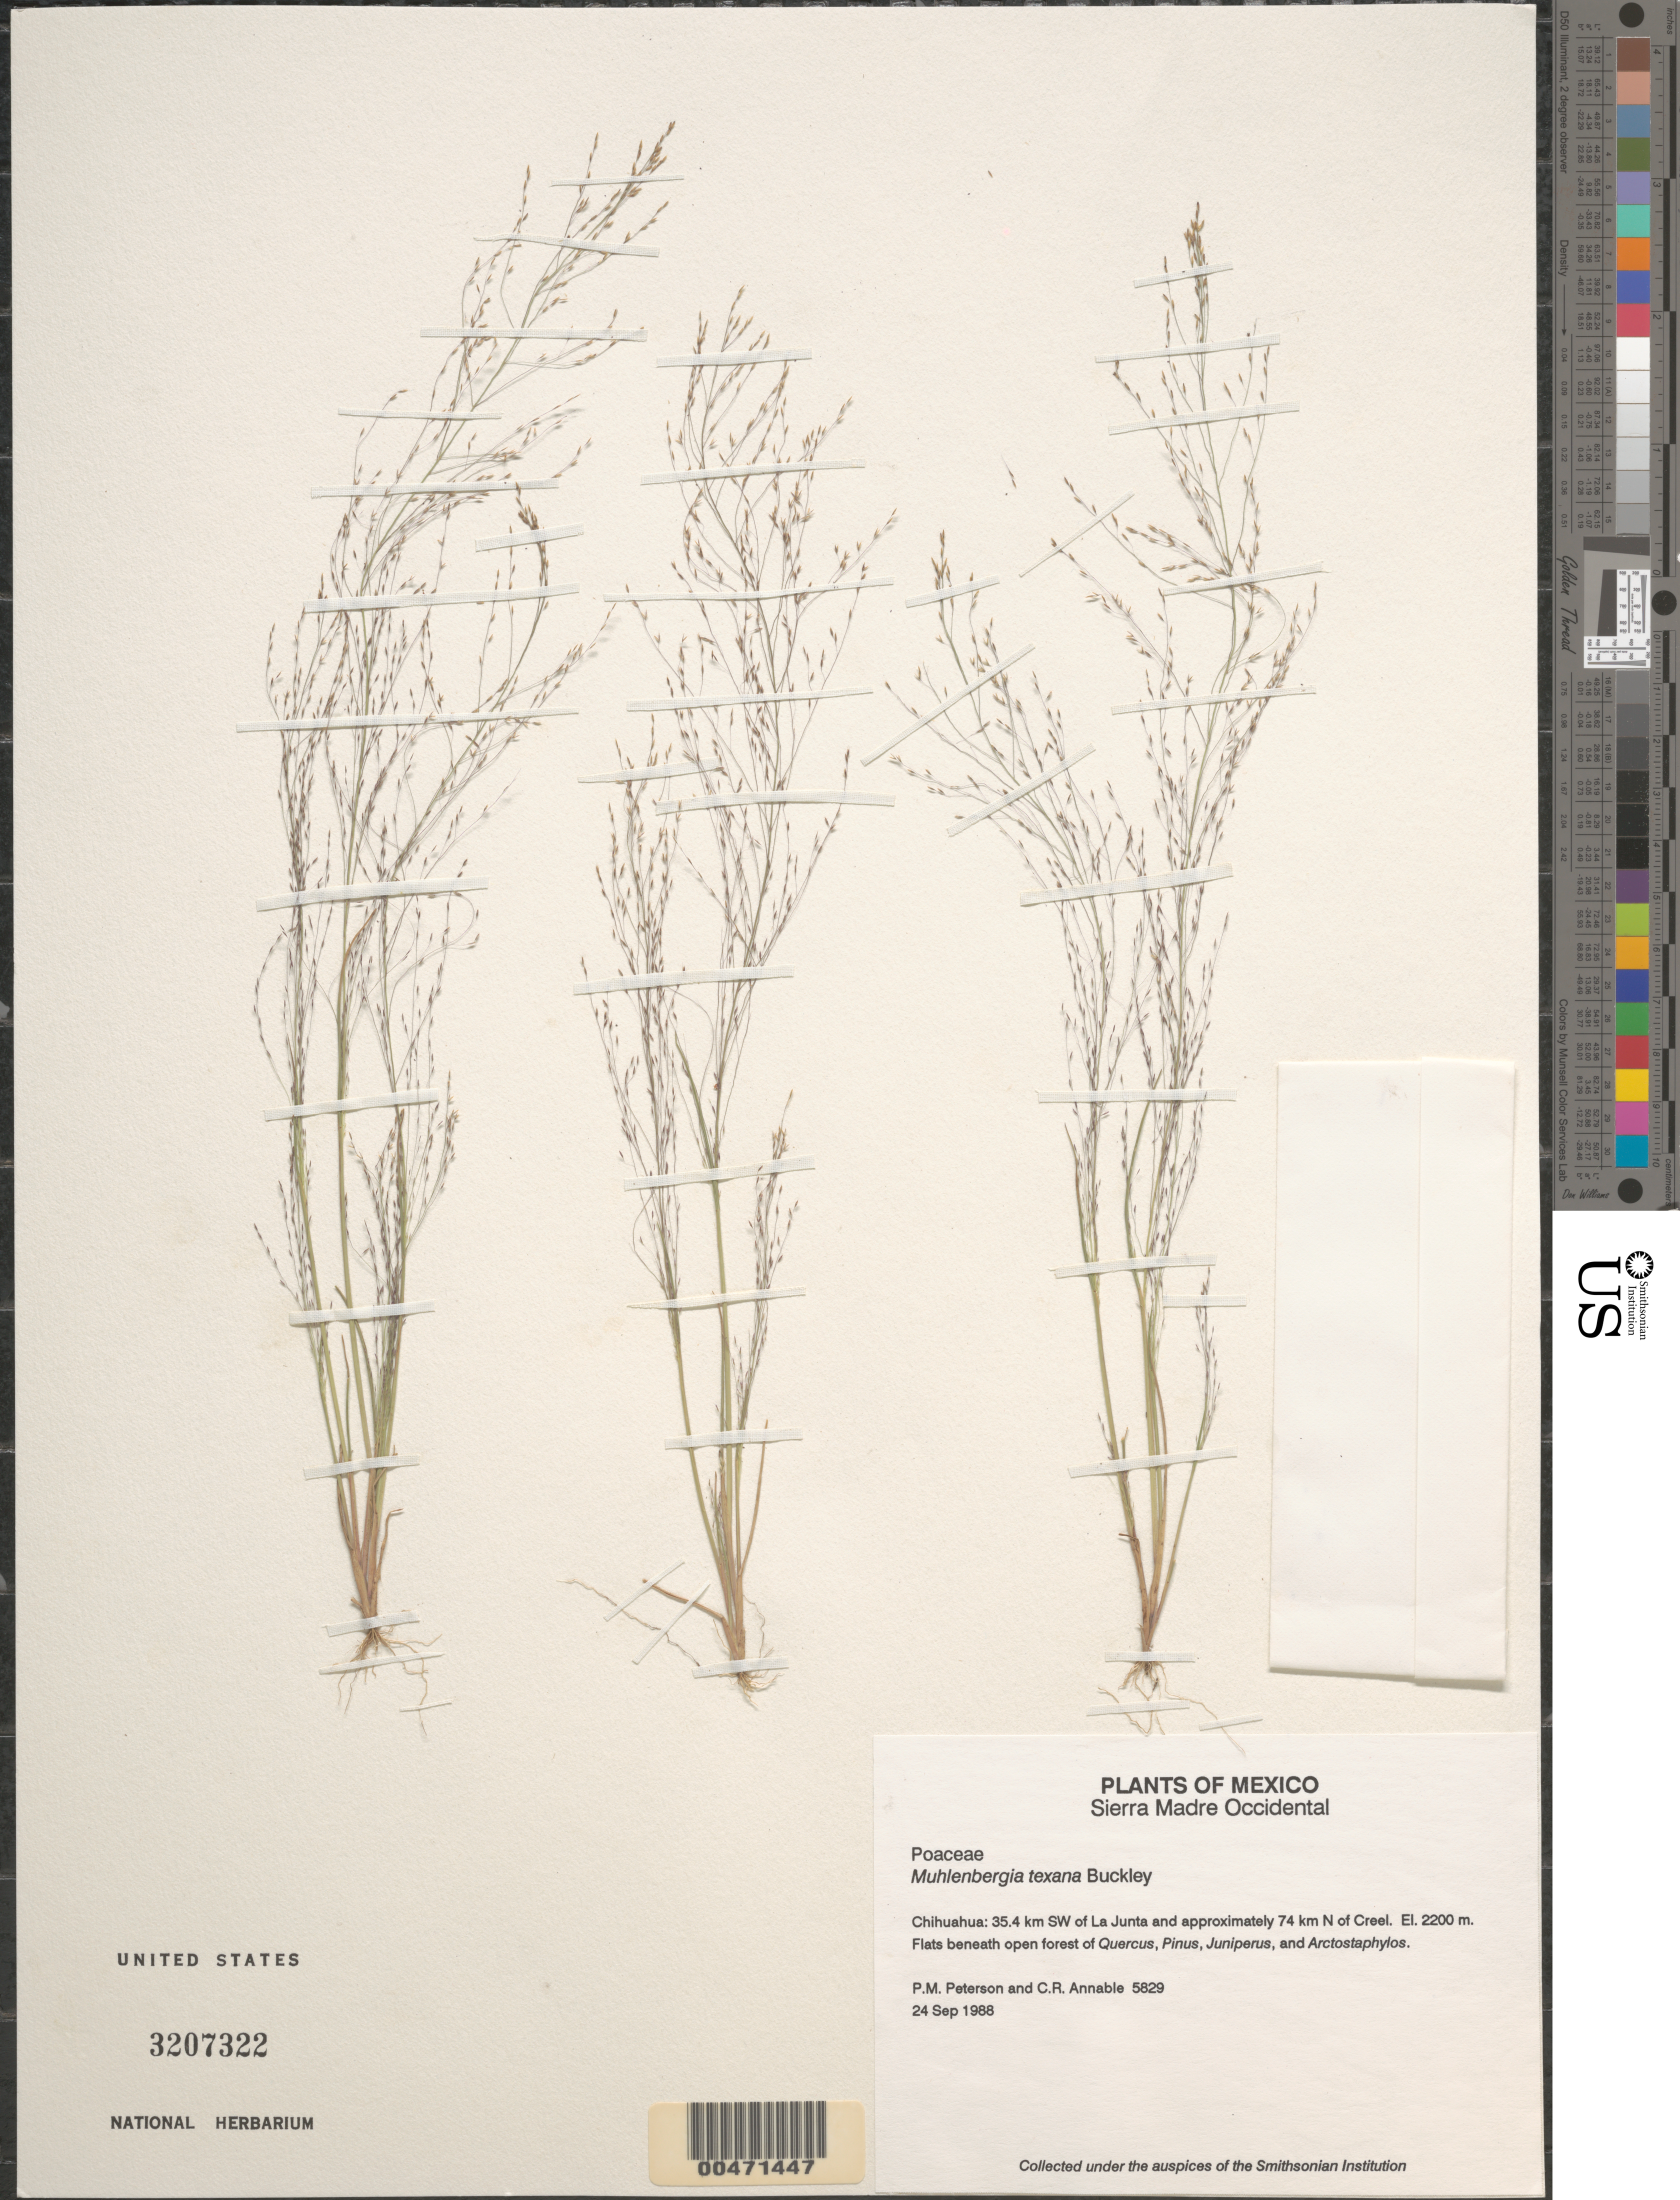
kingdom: Plantae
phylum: Tracheophyta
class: Liliopsida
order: Poales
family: Poaceae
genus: Muhlenbergia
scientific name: Muhlenbergia texana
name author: Buckley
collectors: P. M. Peterson & C. R. Annable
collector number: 05829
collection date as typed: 24 Sep 1988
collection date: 1988-09-24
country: Mexico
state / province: Chihuahua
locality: Sierra Madre Occidental, 35.4 km SW of La Junta and approximately 74 km N of Creel.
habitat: Flats beneath open forest of Quercus, Pinus, Juniperus, and Arctostaphylos.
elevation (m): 2200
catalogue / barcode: US 3207322